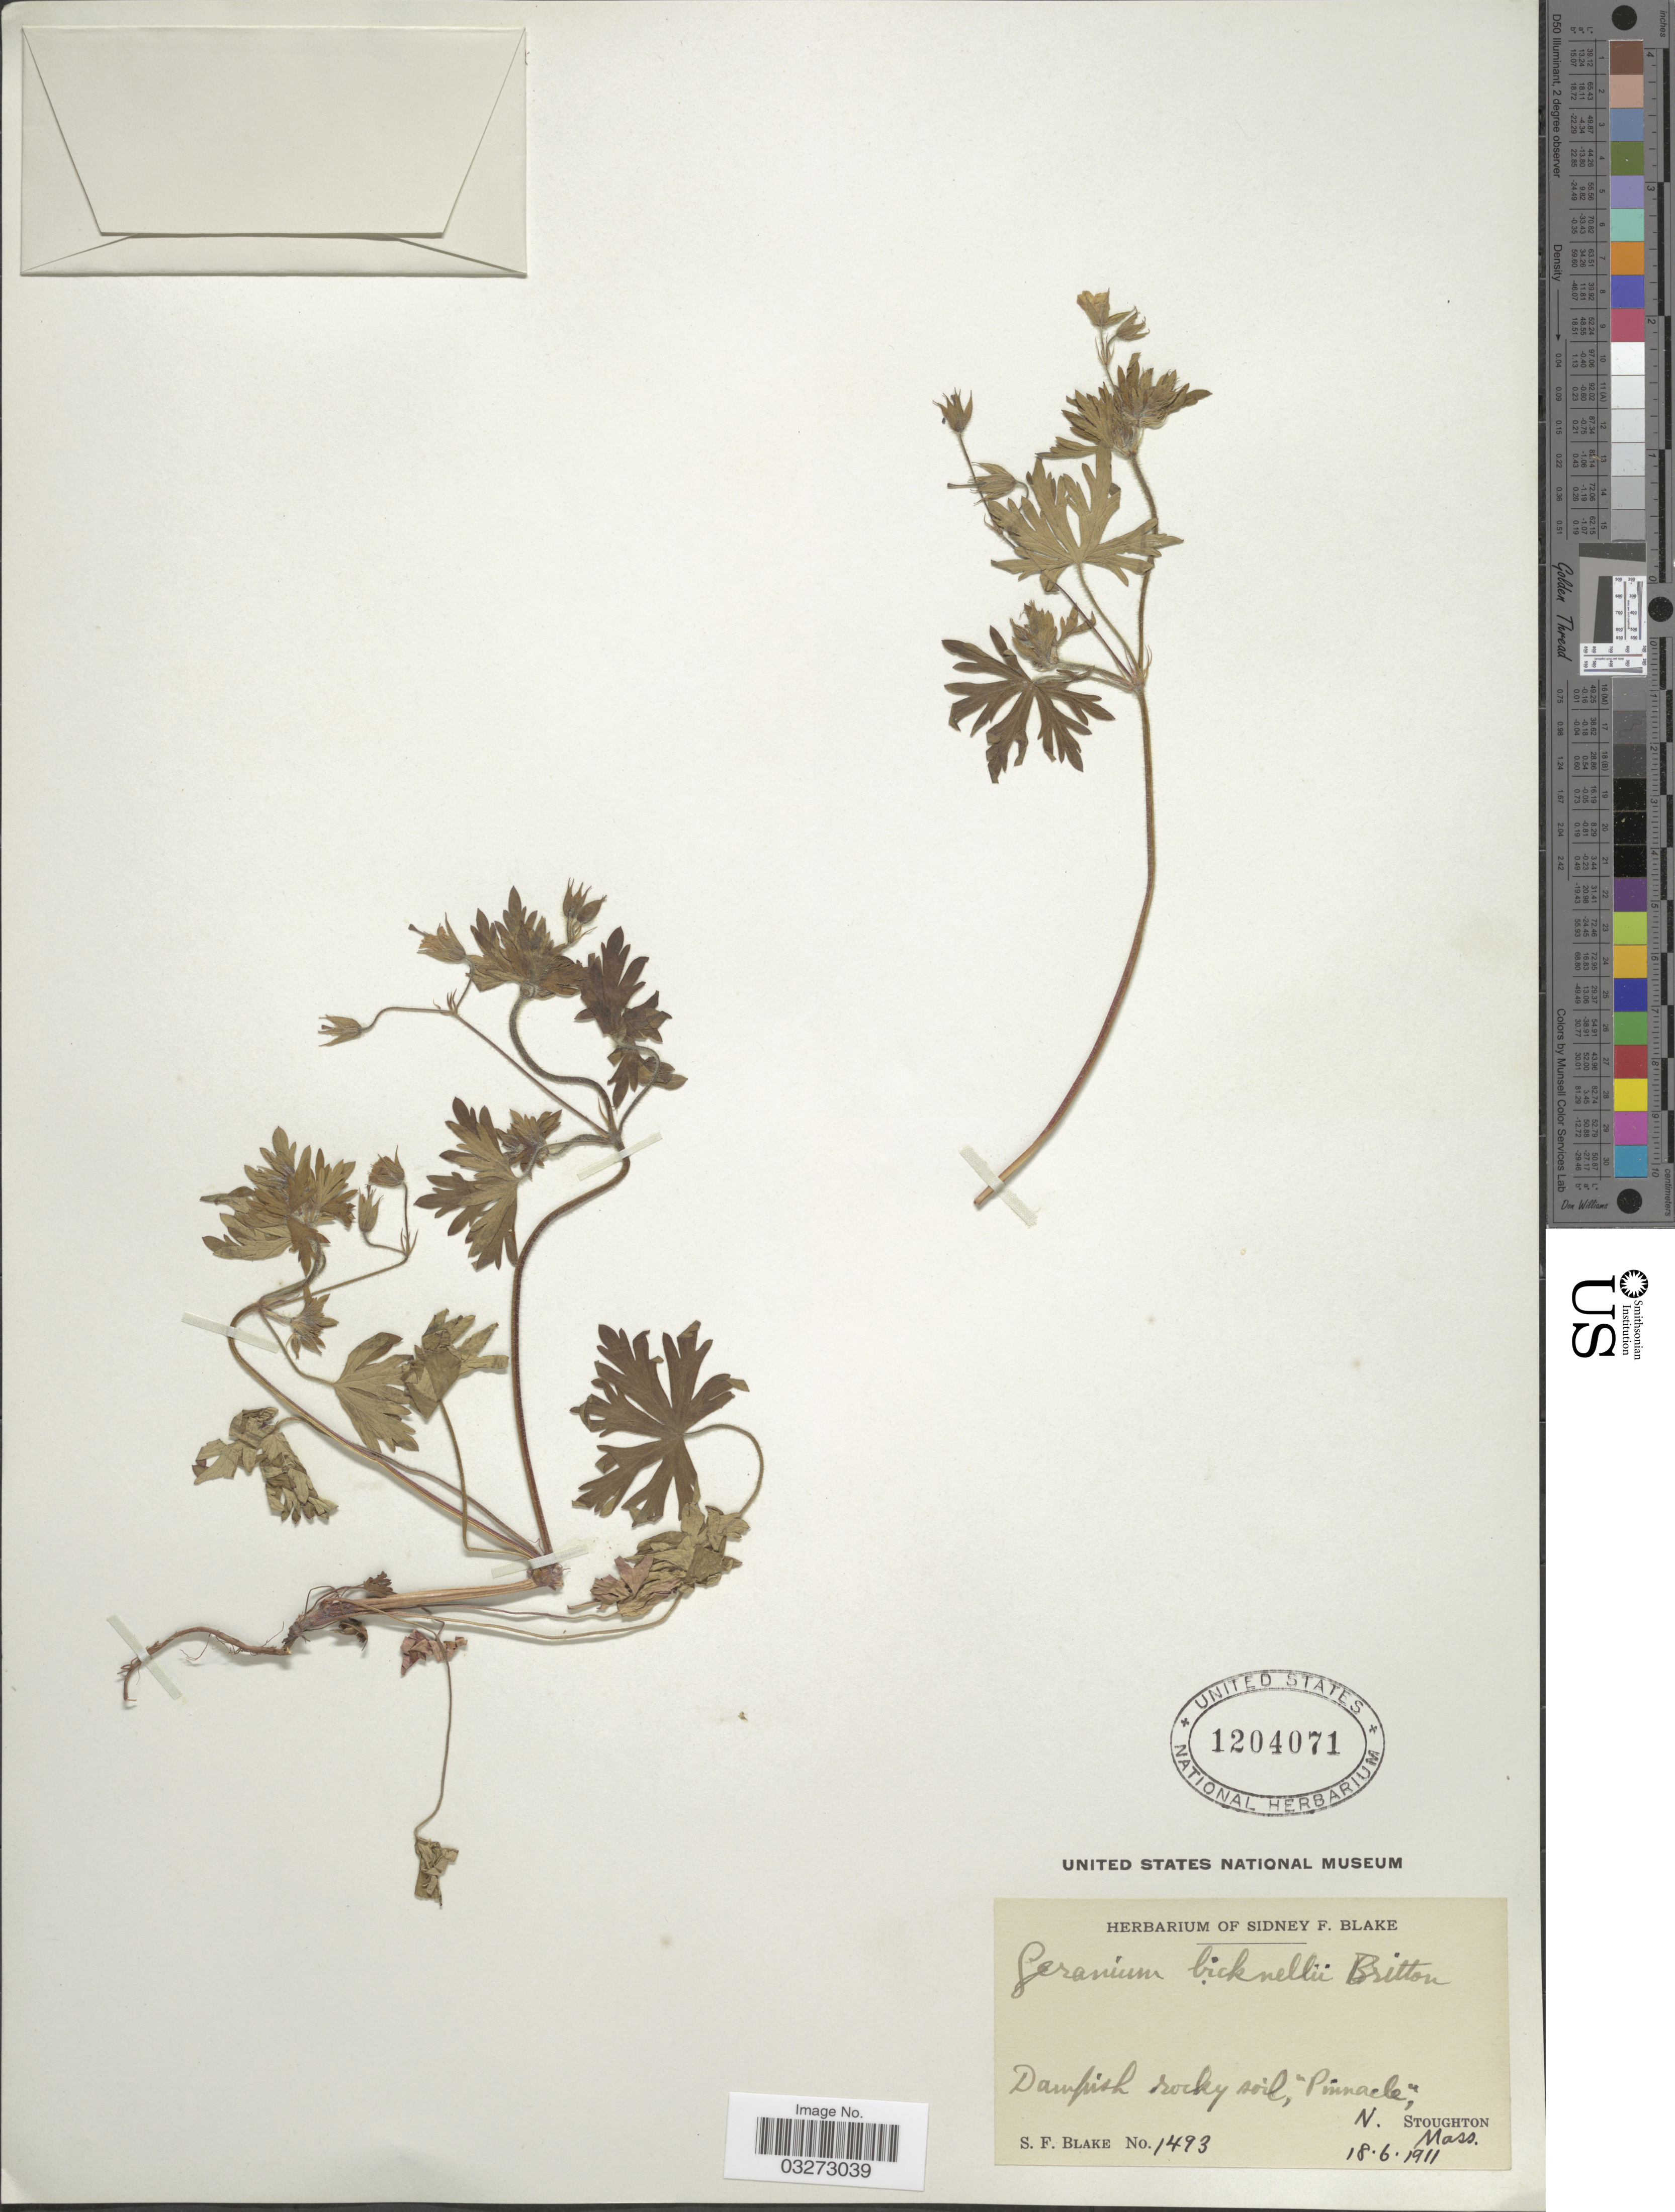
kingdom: Plantae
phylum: Tracheophyta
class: Magnoliopsida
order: Geraniales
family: Geraniaceae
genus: Geranium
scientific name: Geranium bicknellii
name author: Britton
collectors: S. Blake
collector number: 1493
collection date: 1911-06-18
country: United States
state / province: Massachusetts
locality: Dampish rocky soil, "Pinnacle", N. Stoughton.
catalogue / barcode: US 1204071